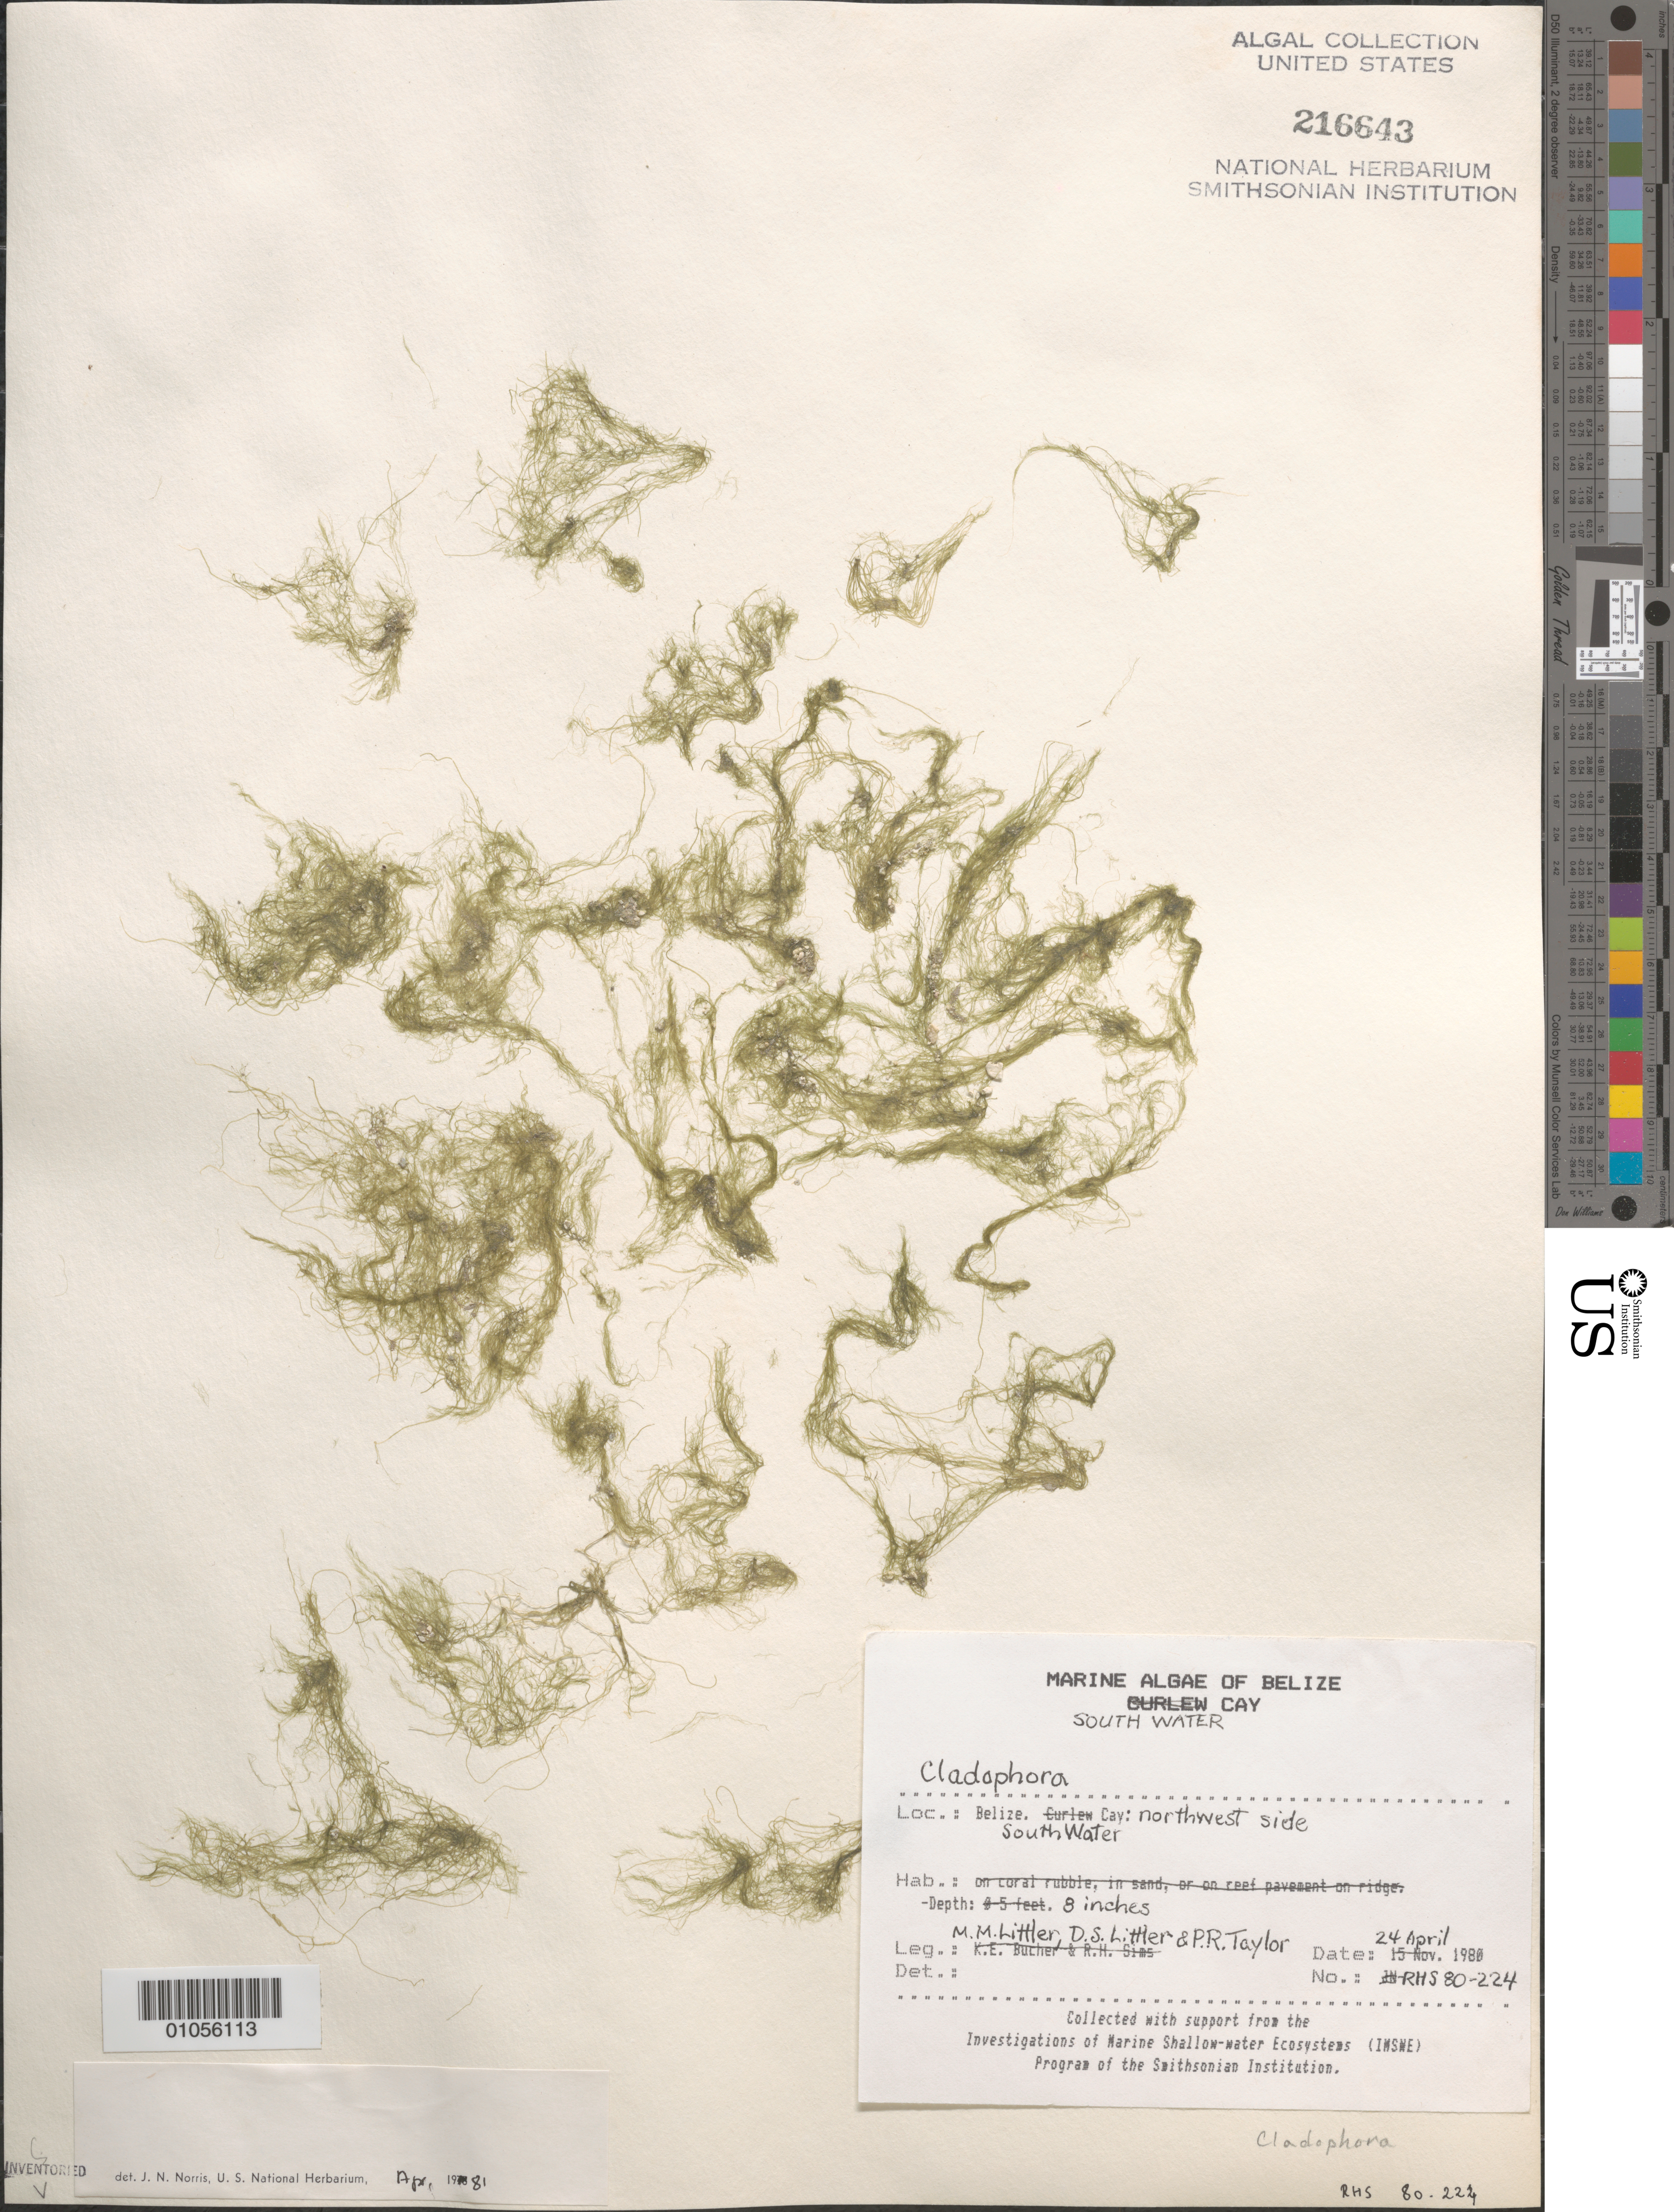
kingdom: Plantae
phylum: Chlorophyta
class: Ulvophyceae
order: Cladophorales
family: Cladophoraceae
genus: Cladophora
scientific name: Cladophora sp.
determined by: Norris, James N.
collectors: M. M. Littler, D. S. Littler & P. R. Taylor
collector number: RHS 80-224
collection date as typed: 24 Apr 1980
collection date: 1980-04-24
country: Belize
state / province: Stann Creek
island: South Water Cay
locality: Northwest side of South Water Cay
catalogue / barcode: US 216643